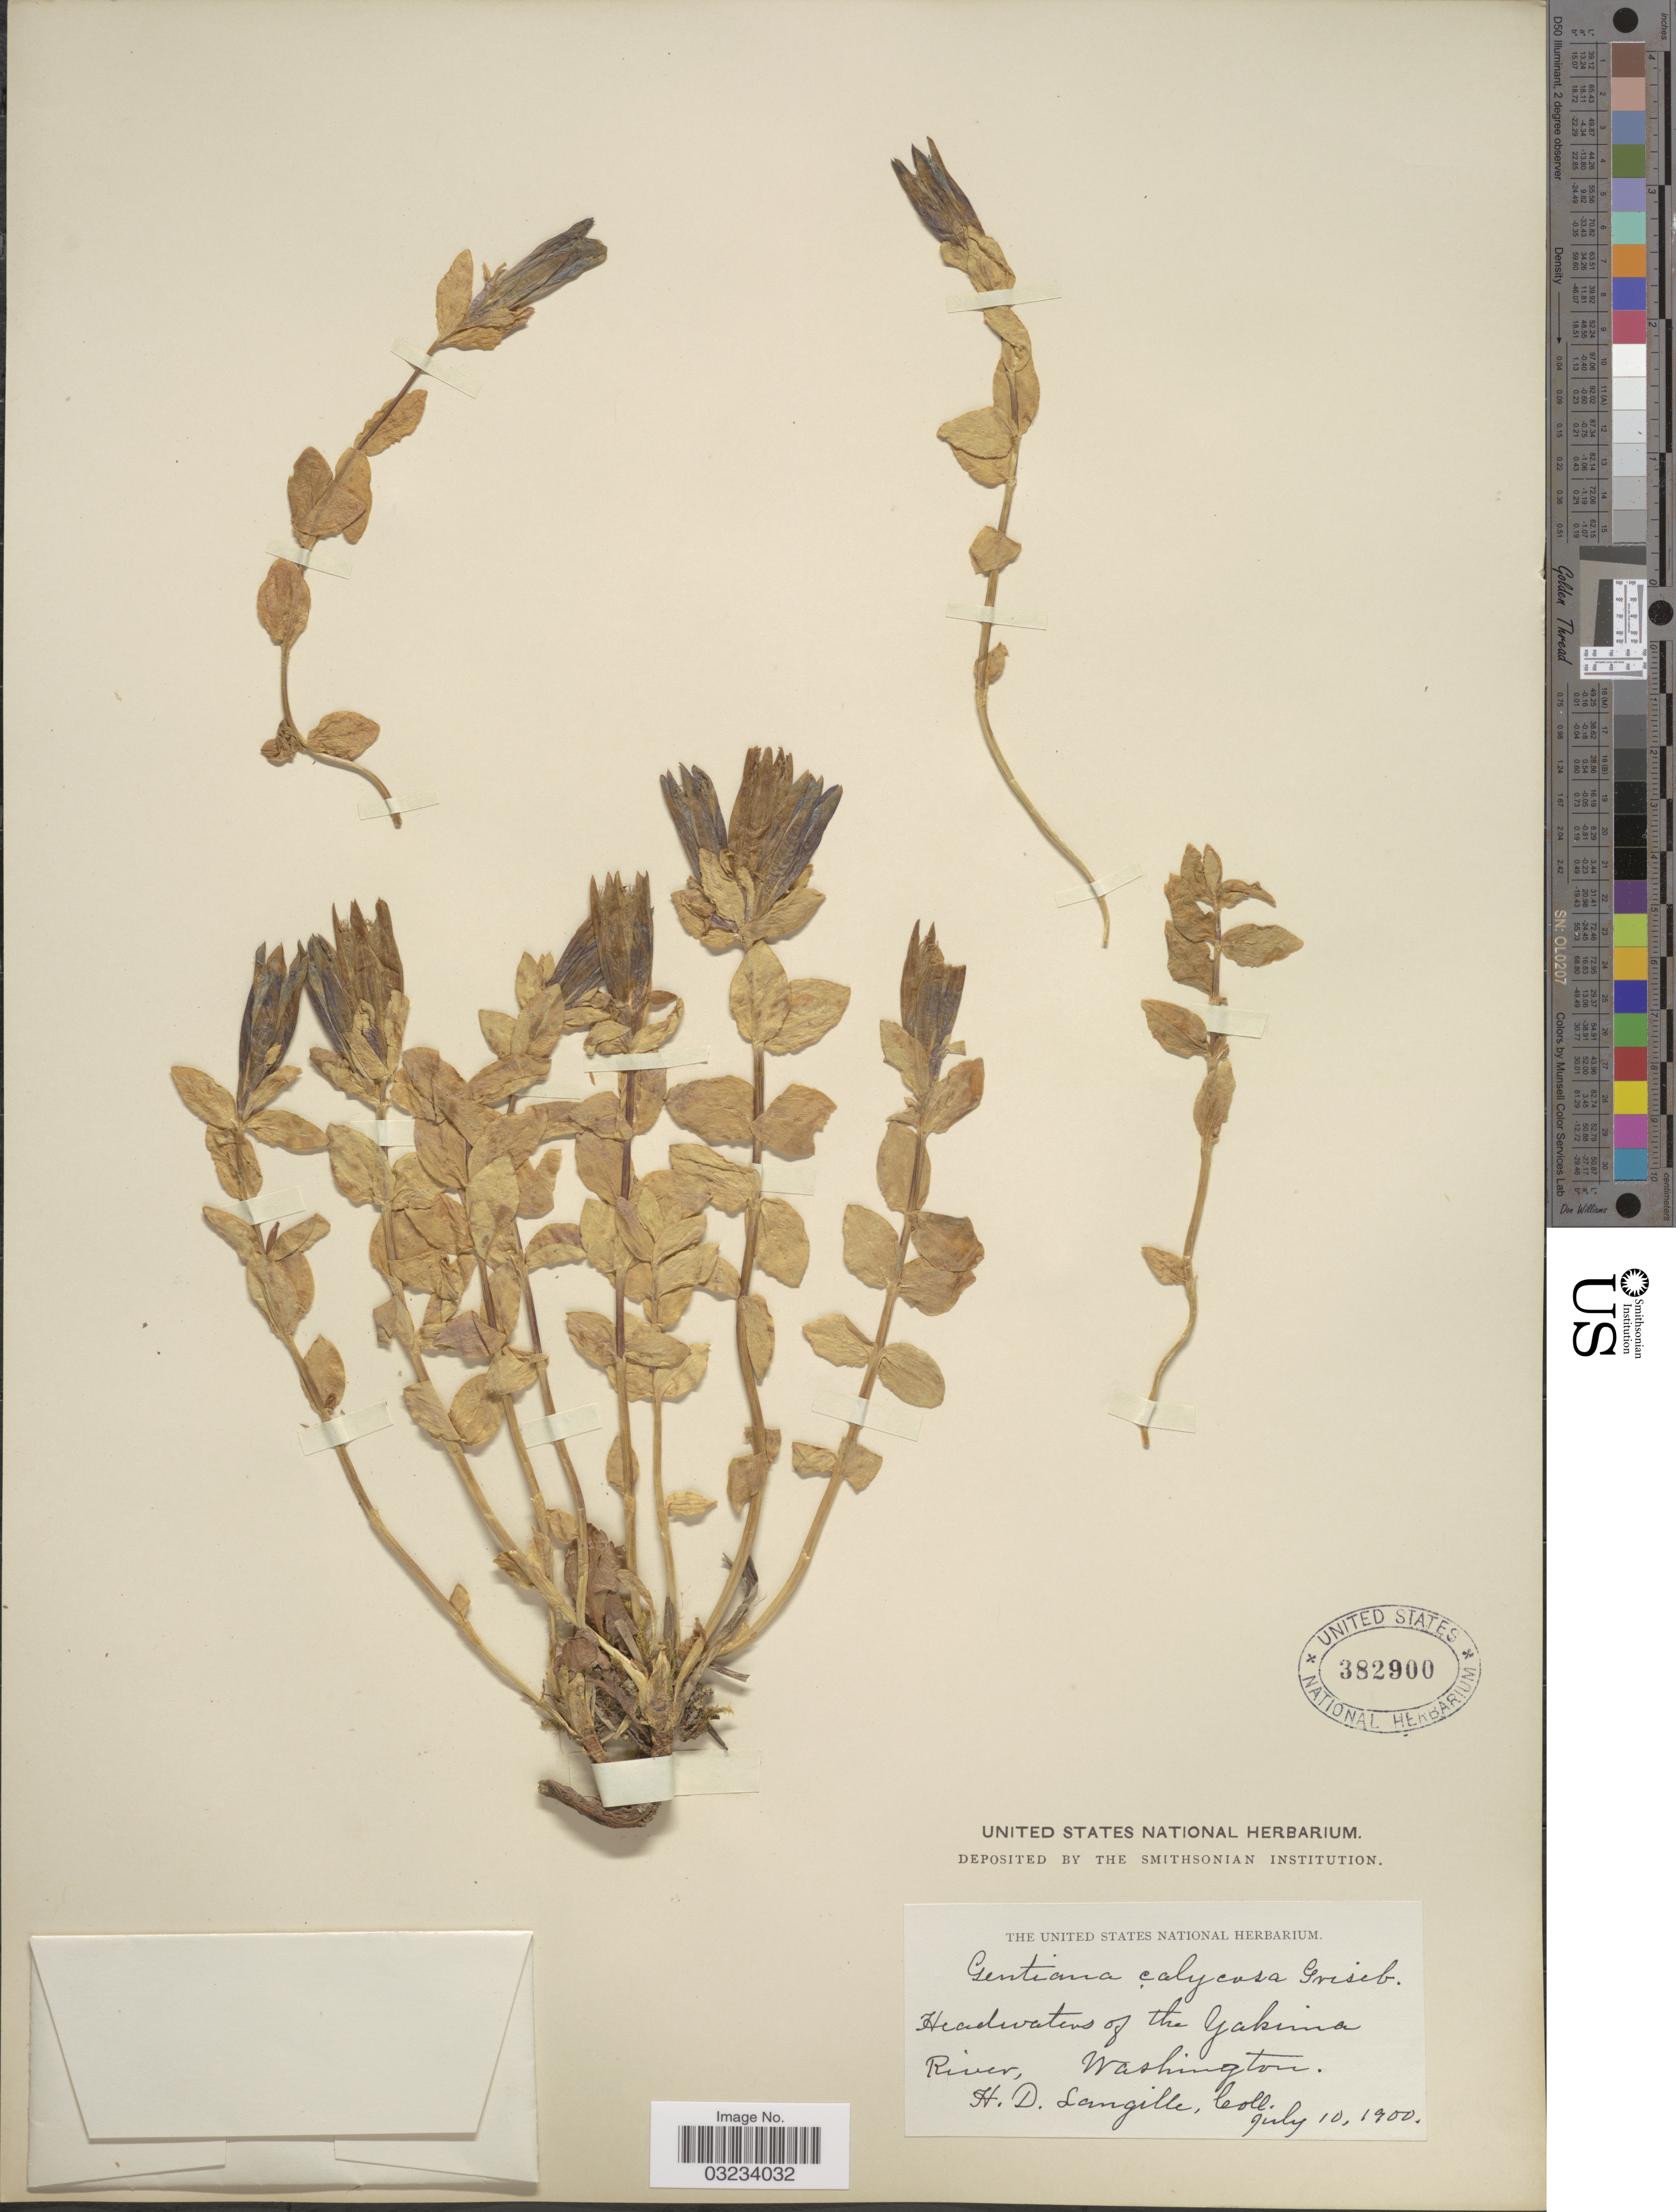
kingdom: Plantae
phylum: Tracheophyta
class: Magnoliopsida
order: Gentianales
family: Gentianaceae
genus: Gentiana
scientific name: Gentiana calycosa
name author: Griseb.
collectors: H. Langille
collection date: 1900-07-10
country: United States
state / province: Washington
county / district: Yakima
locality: Headwaters of the Yakima River.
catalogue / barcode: US 382900